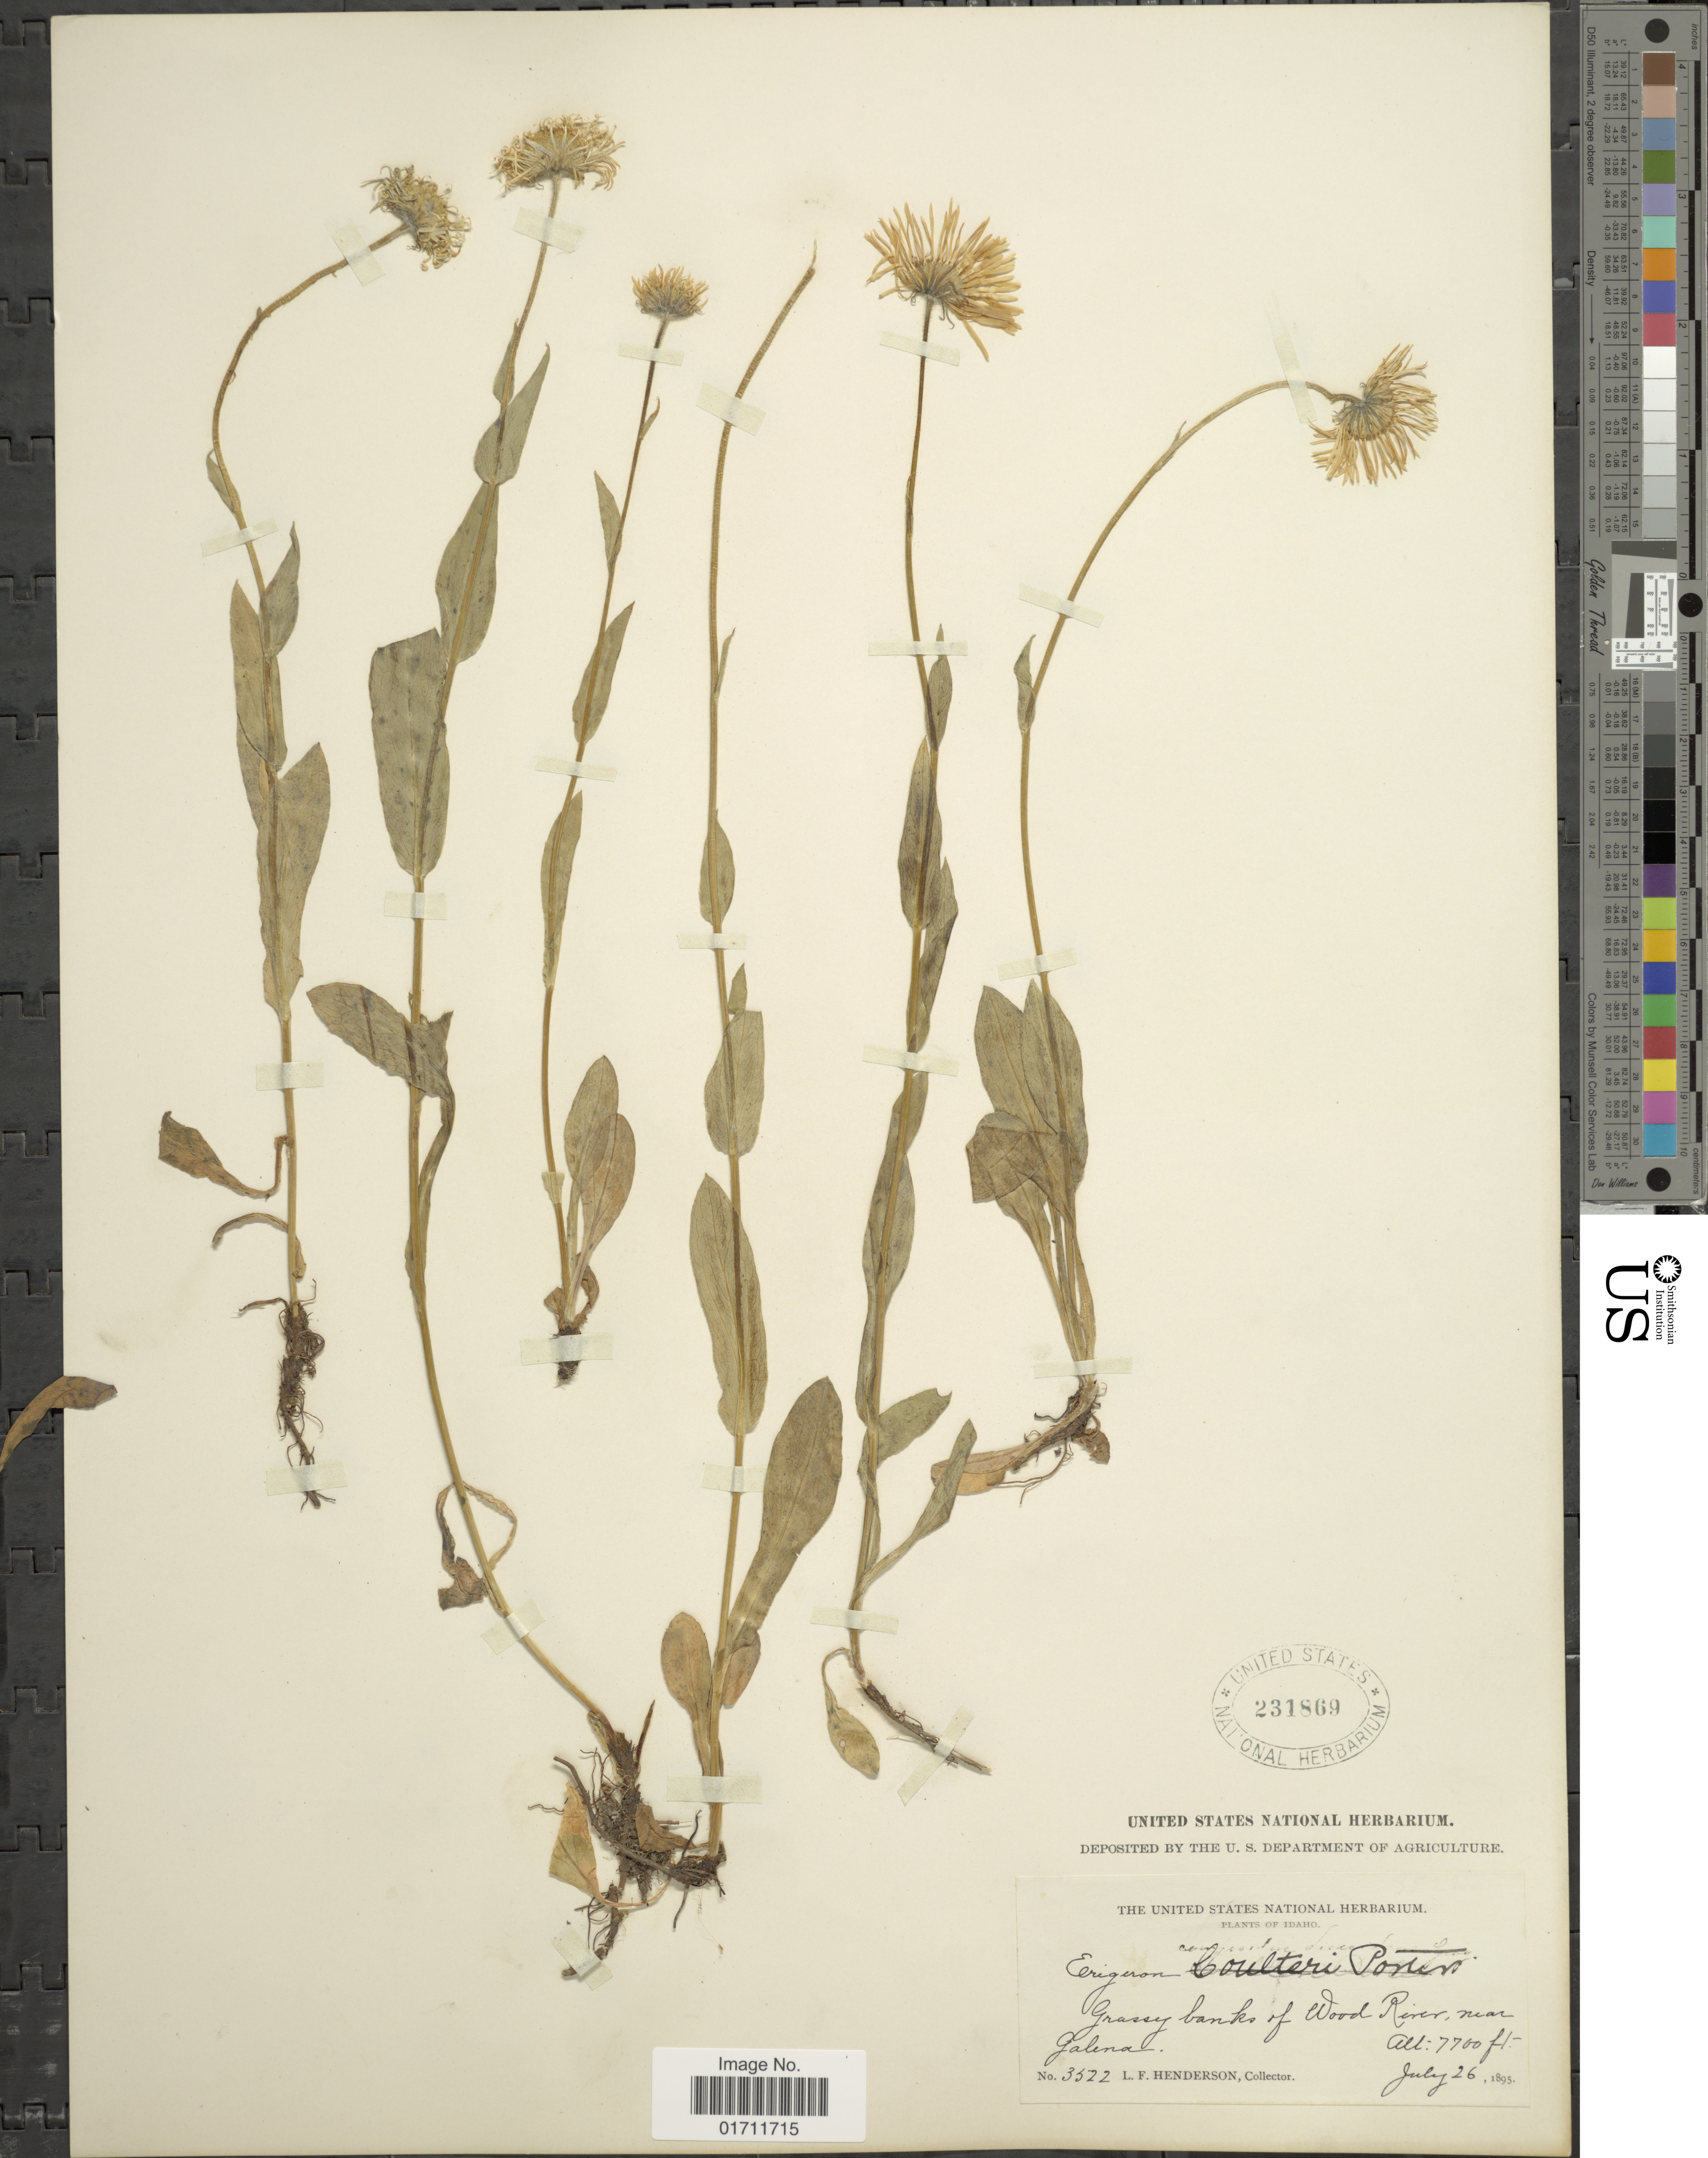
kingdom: Plantae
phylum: Tracheophyta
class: Magnoliopsida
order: Asterales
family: Asteraceae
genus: Erigeron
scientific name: Erigeron coulteri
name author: Porter in Porter & J.M. Coult.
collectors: L. Henderson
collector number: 3522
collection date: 1895-07-26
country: United States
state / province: Idaho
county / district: Blaine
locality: Grassy banks of Wood River, near Galena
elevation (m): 2347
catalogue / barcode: US 231869